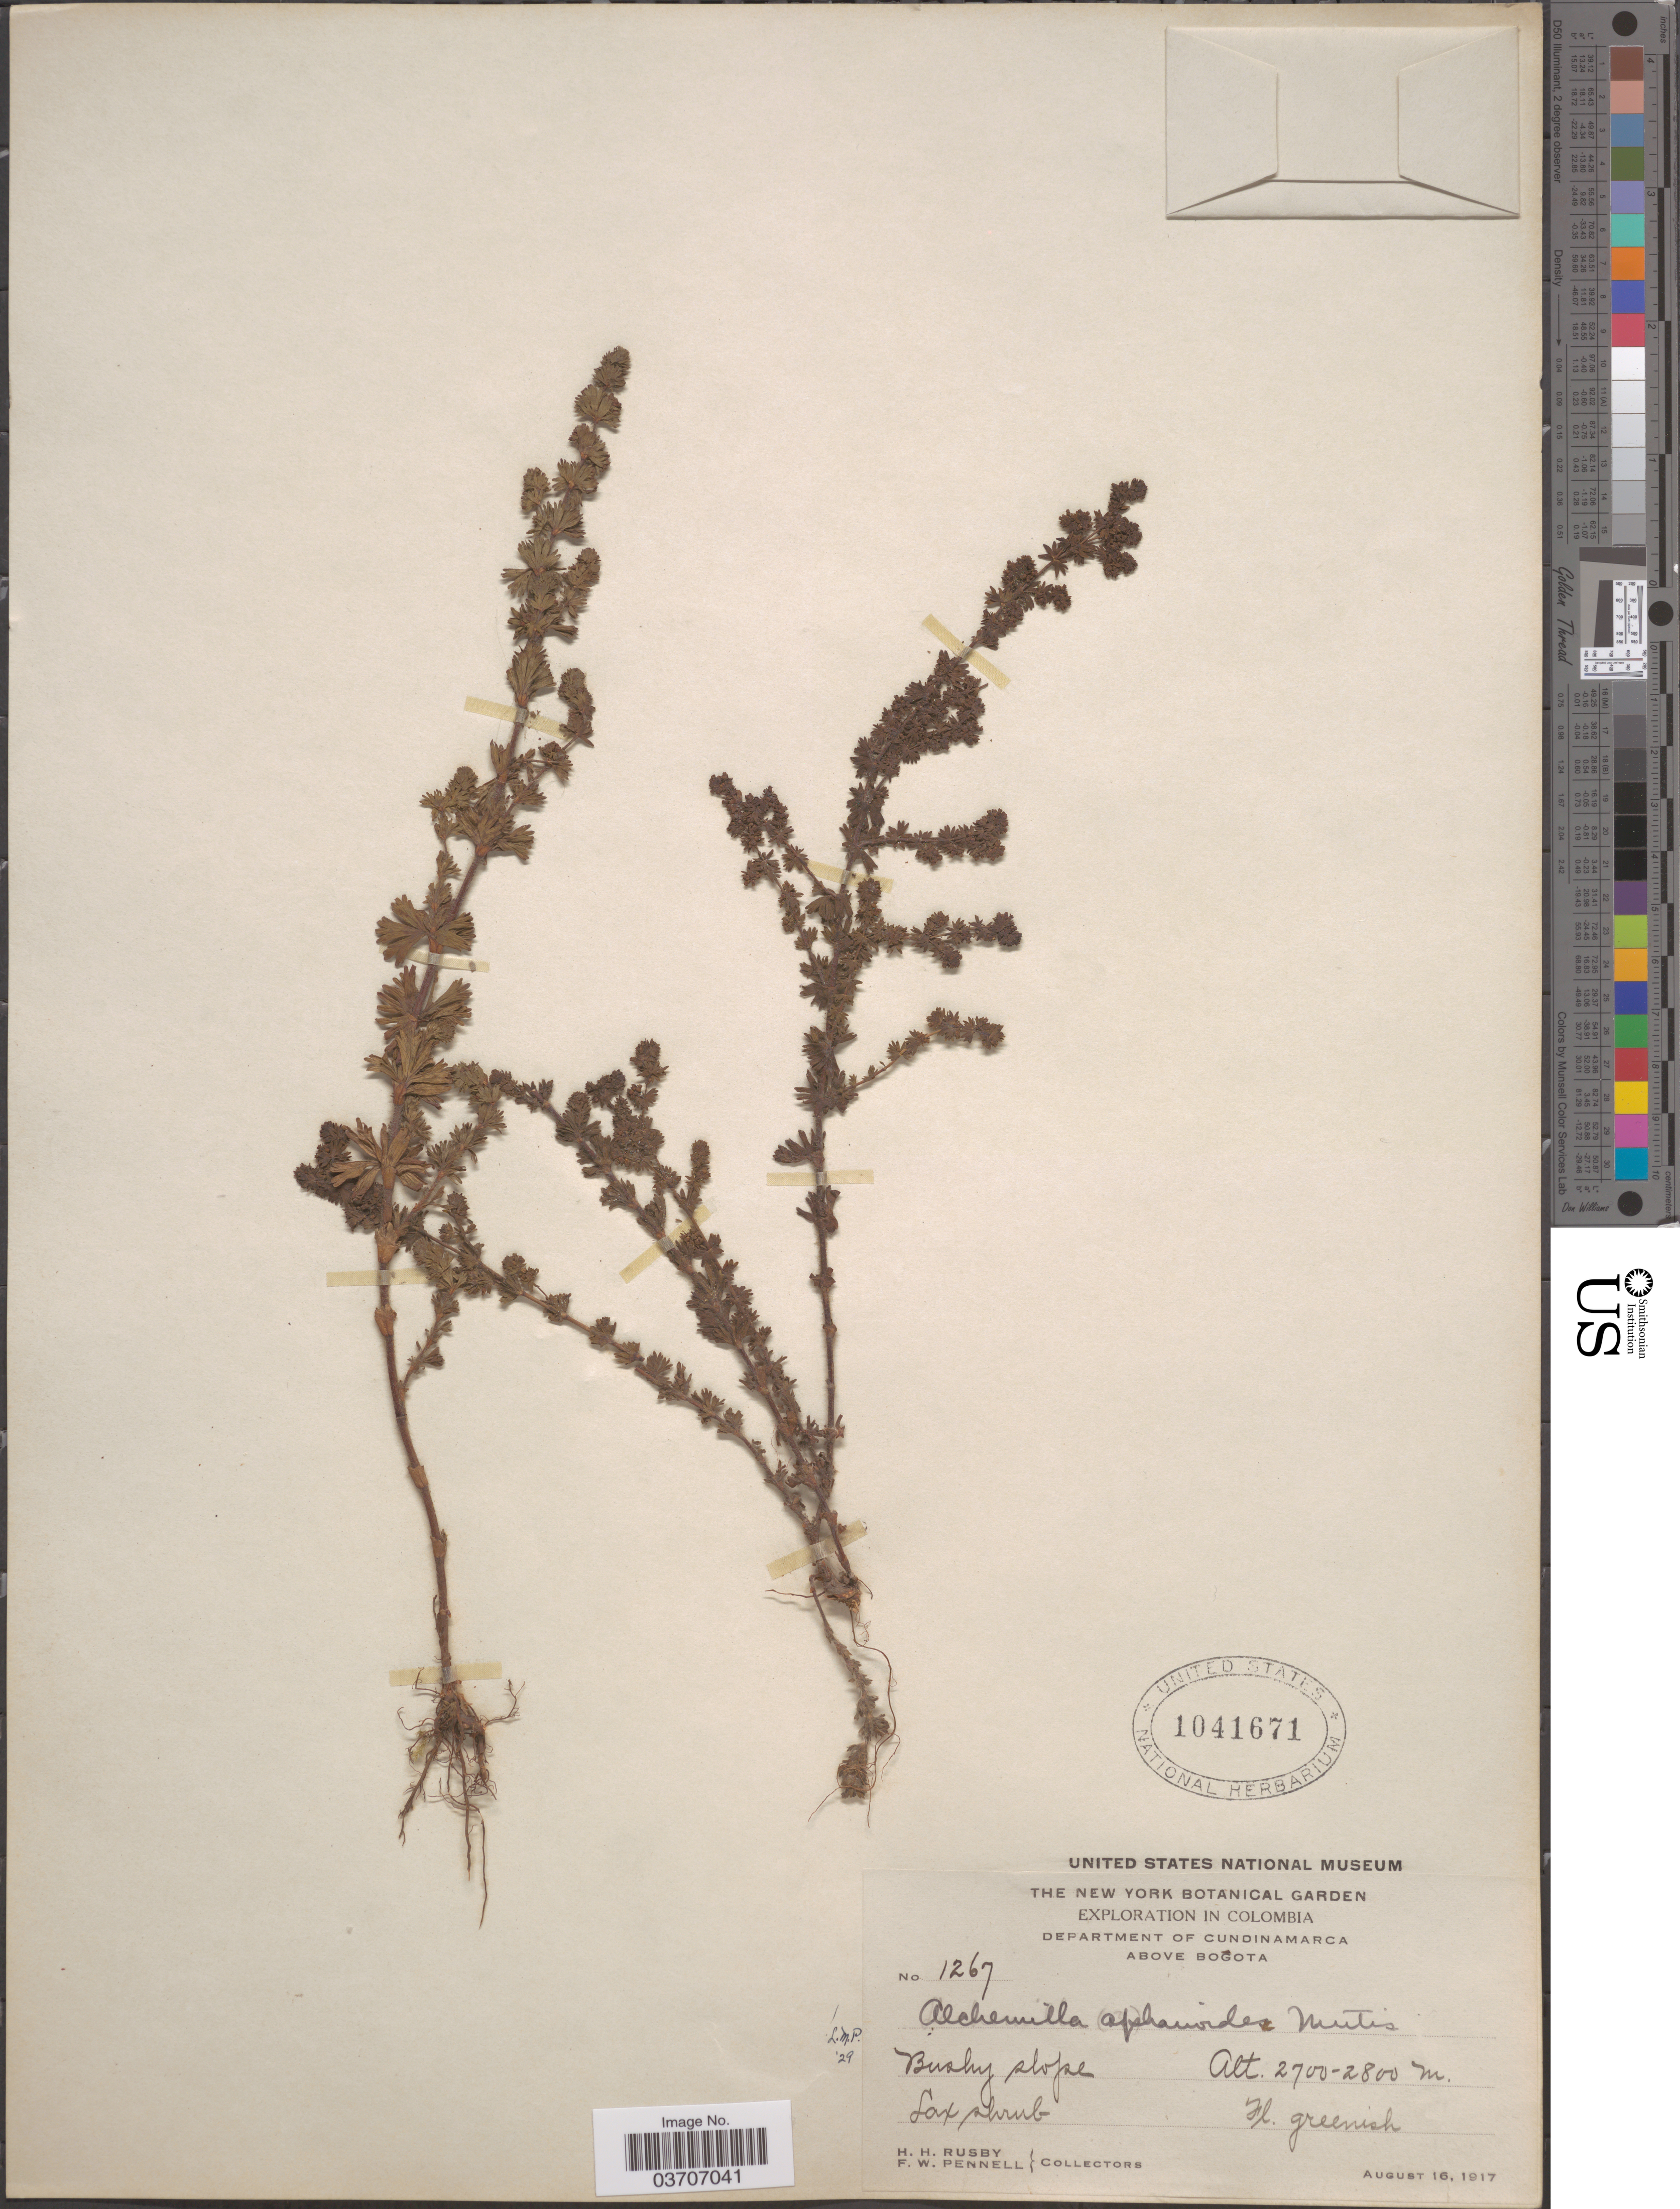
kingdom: Plantae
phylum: Tracheophyta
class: Magnoliopsida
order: Rosales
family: Rosaceae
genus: Lachemilla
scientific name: Lachemilla aphanoides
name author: (Mutis ex L. f.) Rothm.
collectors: H. H. Rusby & F. W. Pennell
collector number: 1267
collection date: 1917-08-16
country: Colombia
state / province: Cundinamarca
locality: Department of Cundinamarca. Above Bogota.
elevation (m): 2700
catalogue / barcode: US 1041671